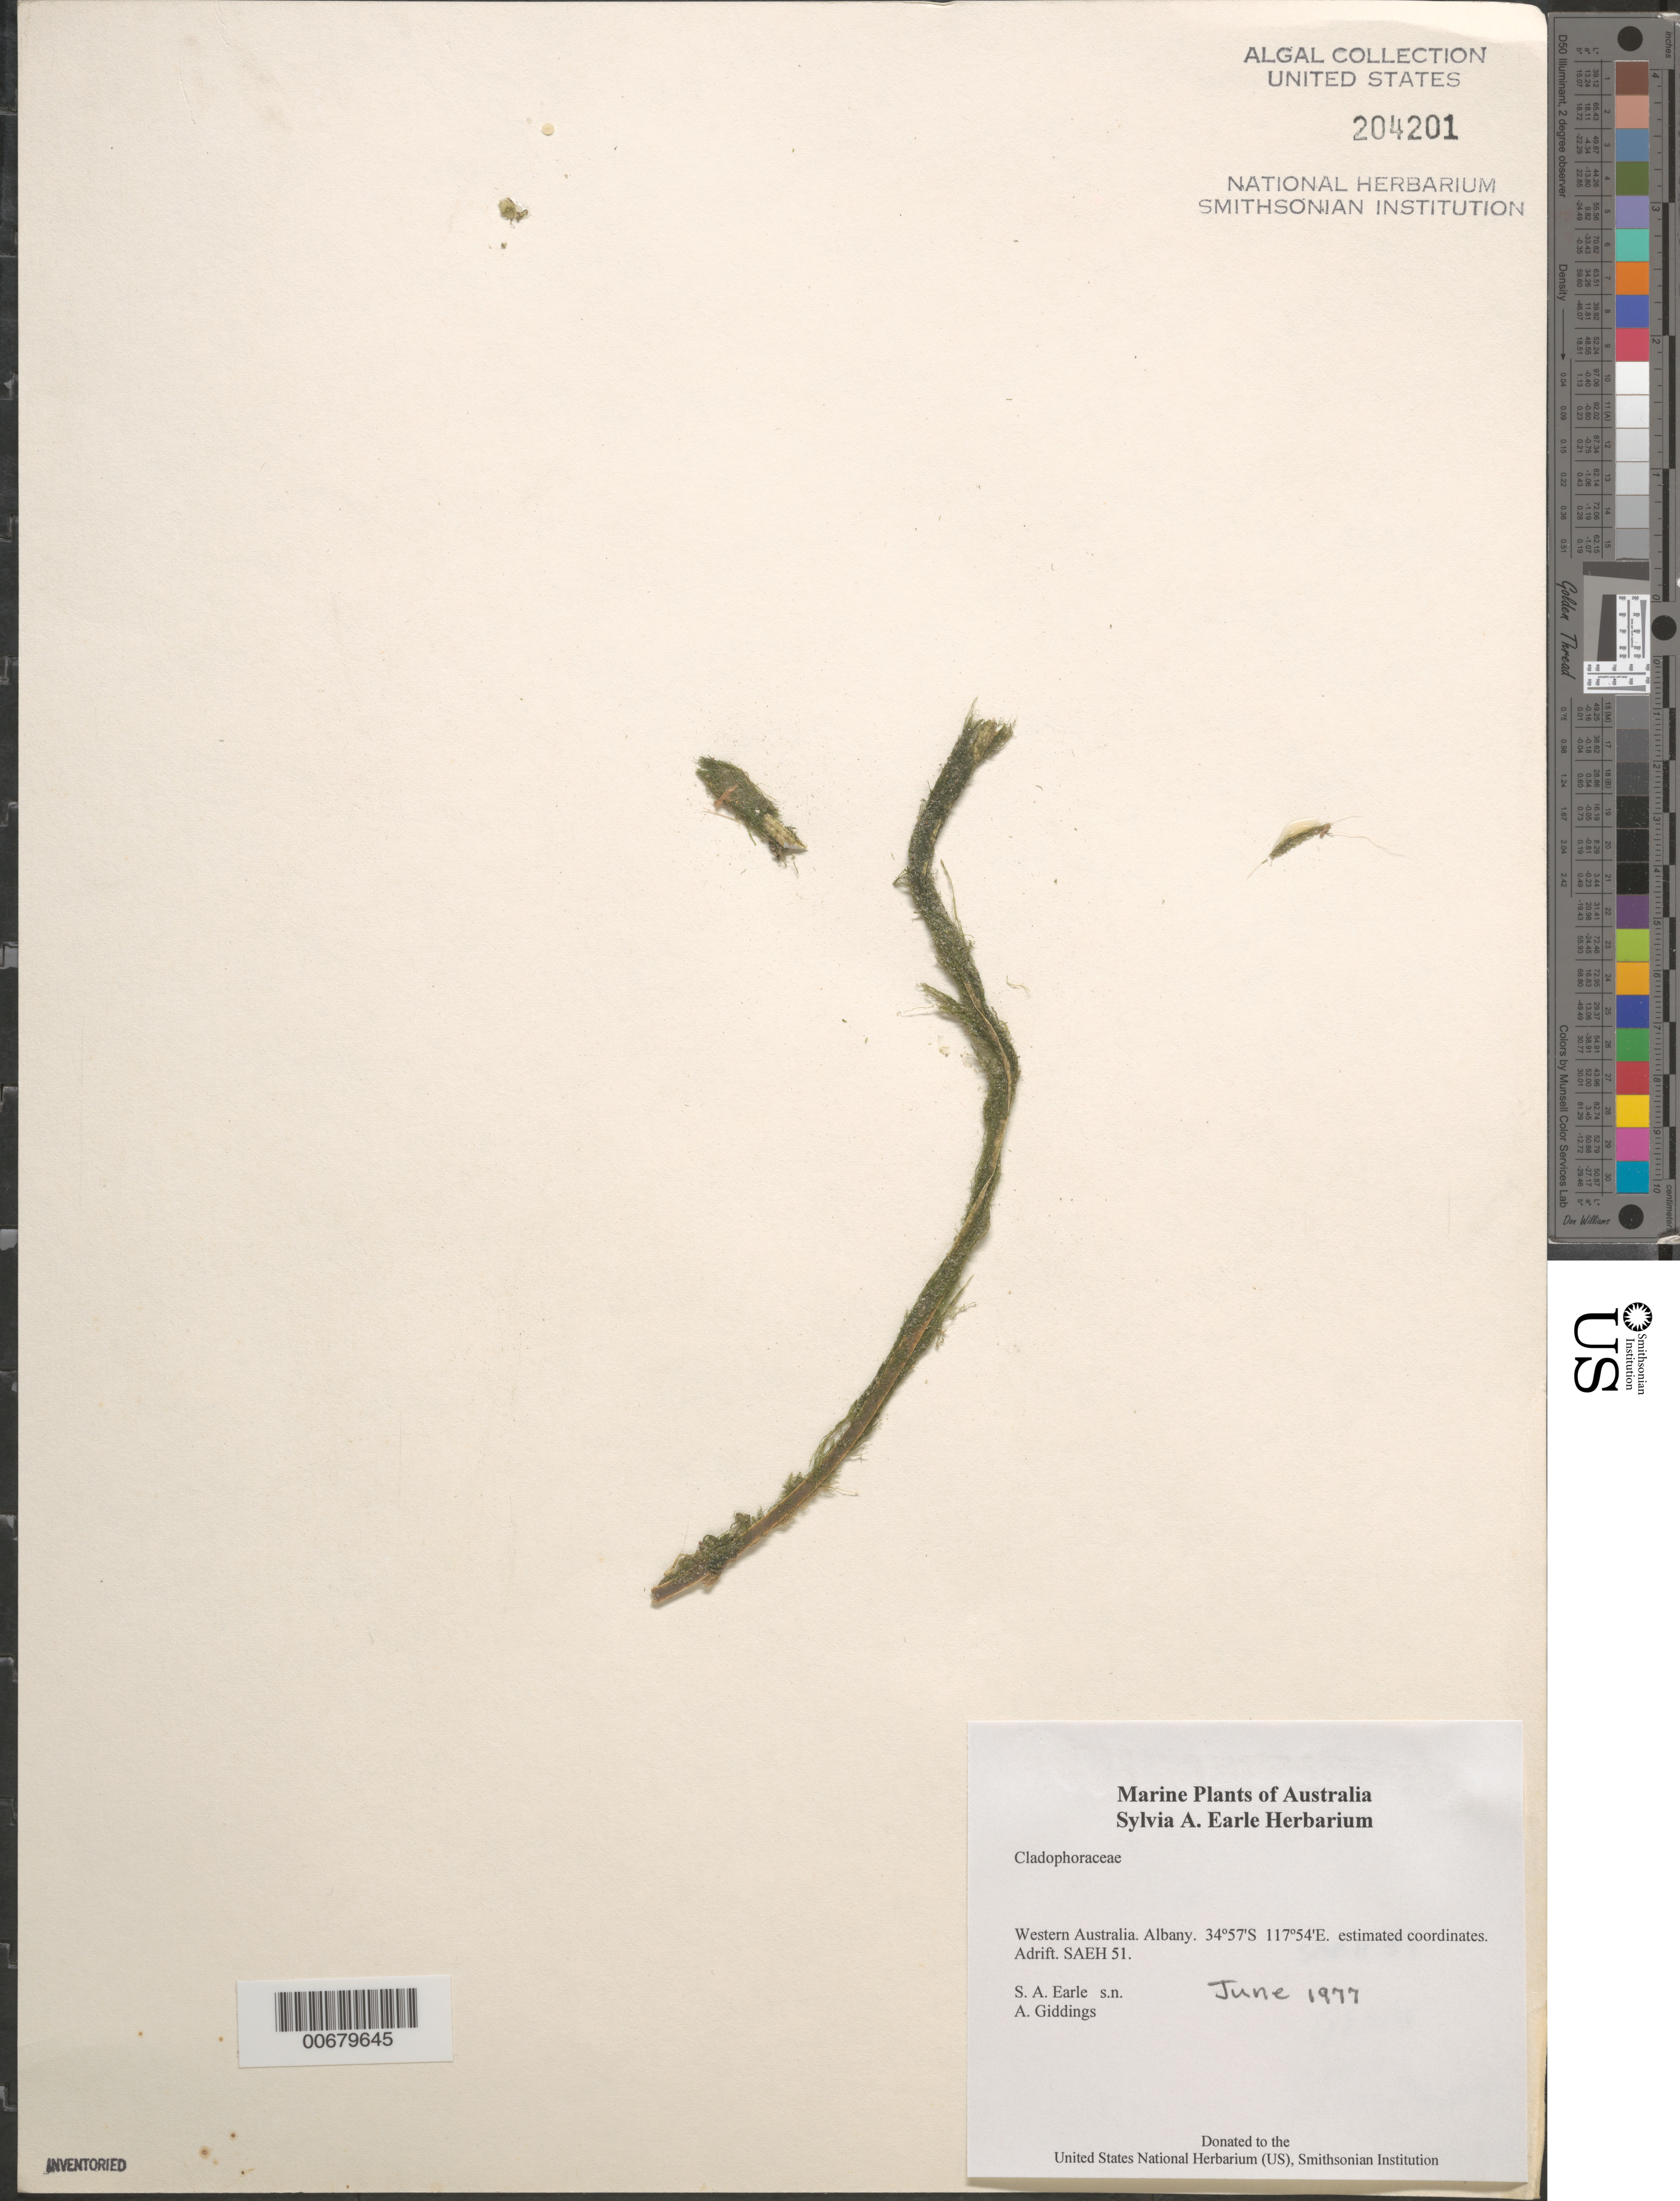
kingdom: Plantae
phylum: Chlorophyta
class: Ulvophyceae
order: Cladophorales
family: Cladophoraceae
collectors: S. A. Earle & A. Giddings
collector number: SAEH 51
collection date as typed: Jun 1977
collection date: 1977-06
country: Australia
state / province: Western Australia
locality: Albany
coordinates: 34 57' S, 117 54'E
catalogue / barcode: US 204201